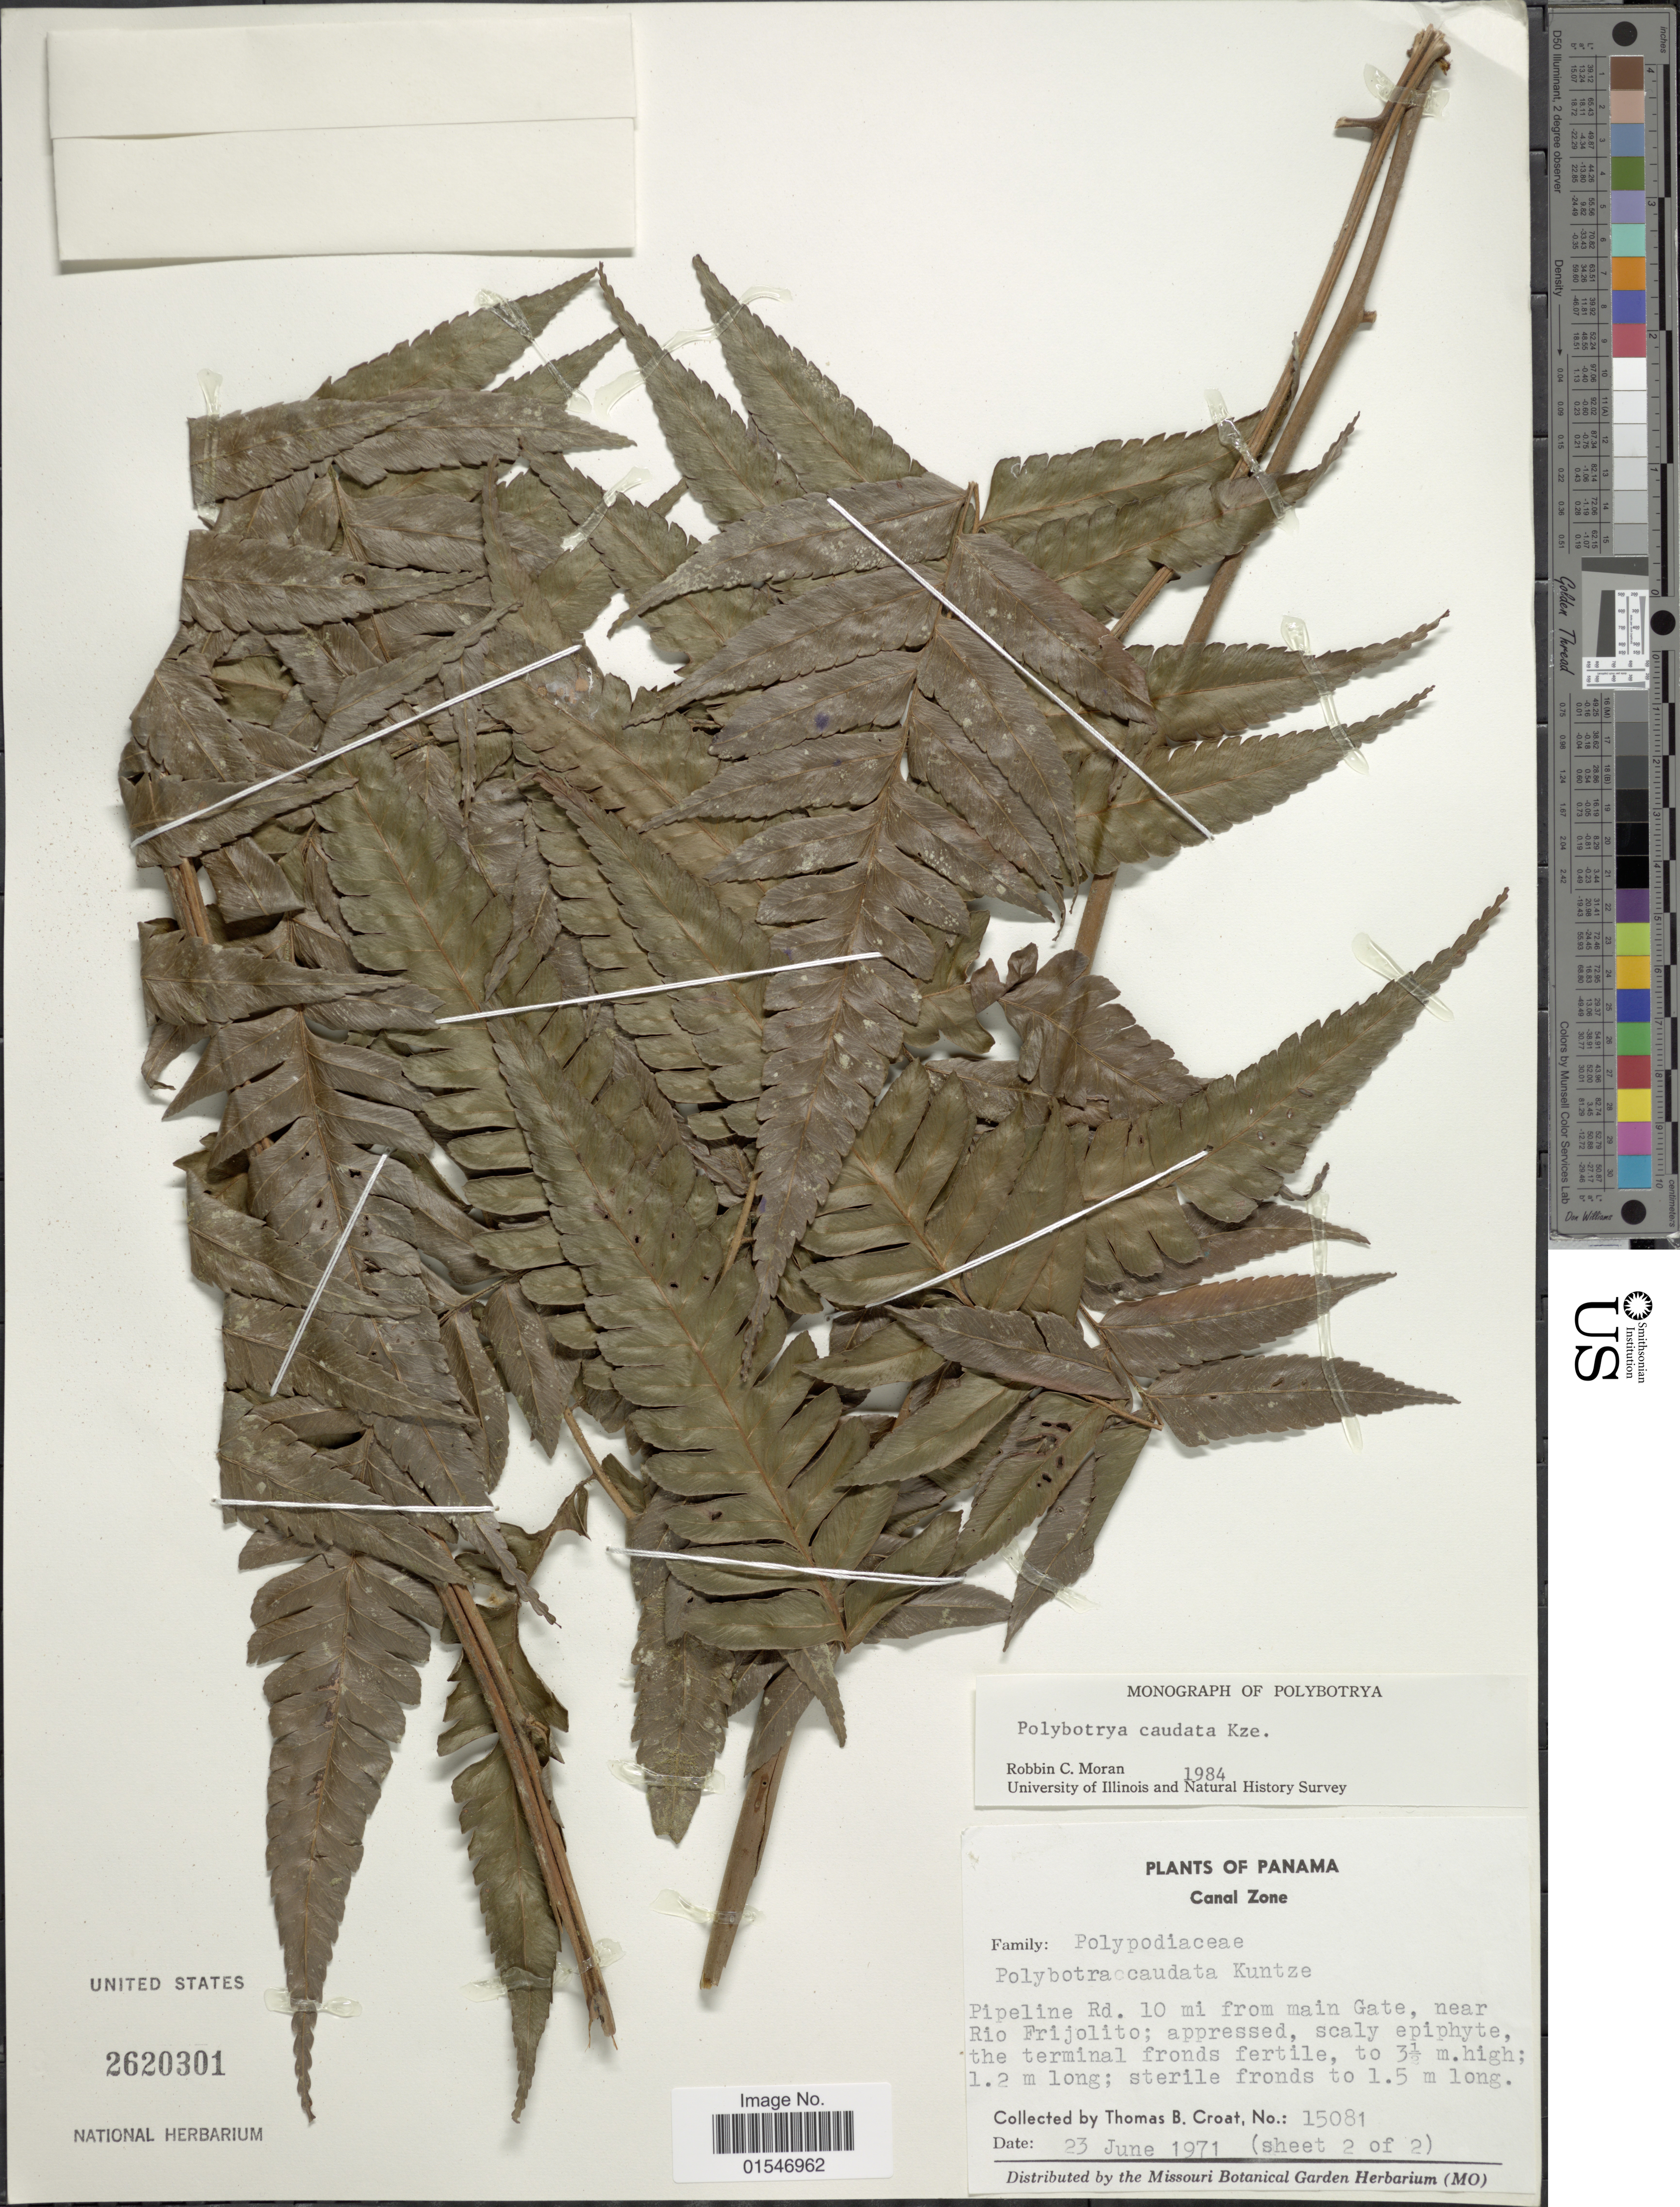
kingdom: Plantae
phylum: Tracheophyta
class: Polypodiopsida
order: Polypodiales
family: Dryopteridaceae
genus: Polybotrya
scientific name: Polybotrya caudata f. caudata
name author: Kunze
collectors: T. B. Croat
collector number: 15081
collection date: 1971-06-23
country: Panama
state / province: Colón / Panamá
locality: Panama, Canal Zone. Pipeline Rd. 10 mi. from main Gate, near Rio Frijolito.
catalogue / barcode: US 2620301